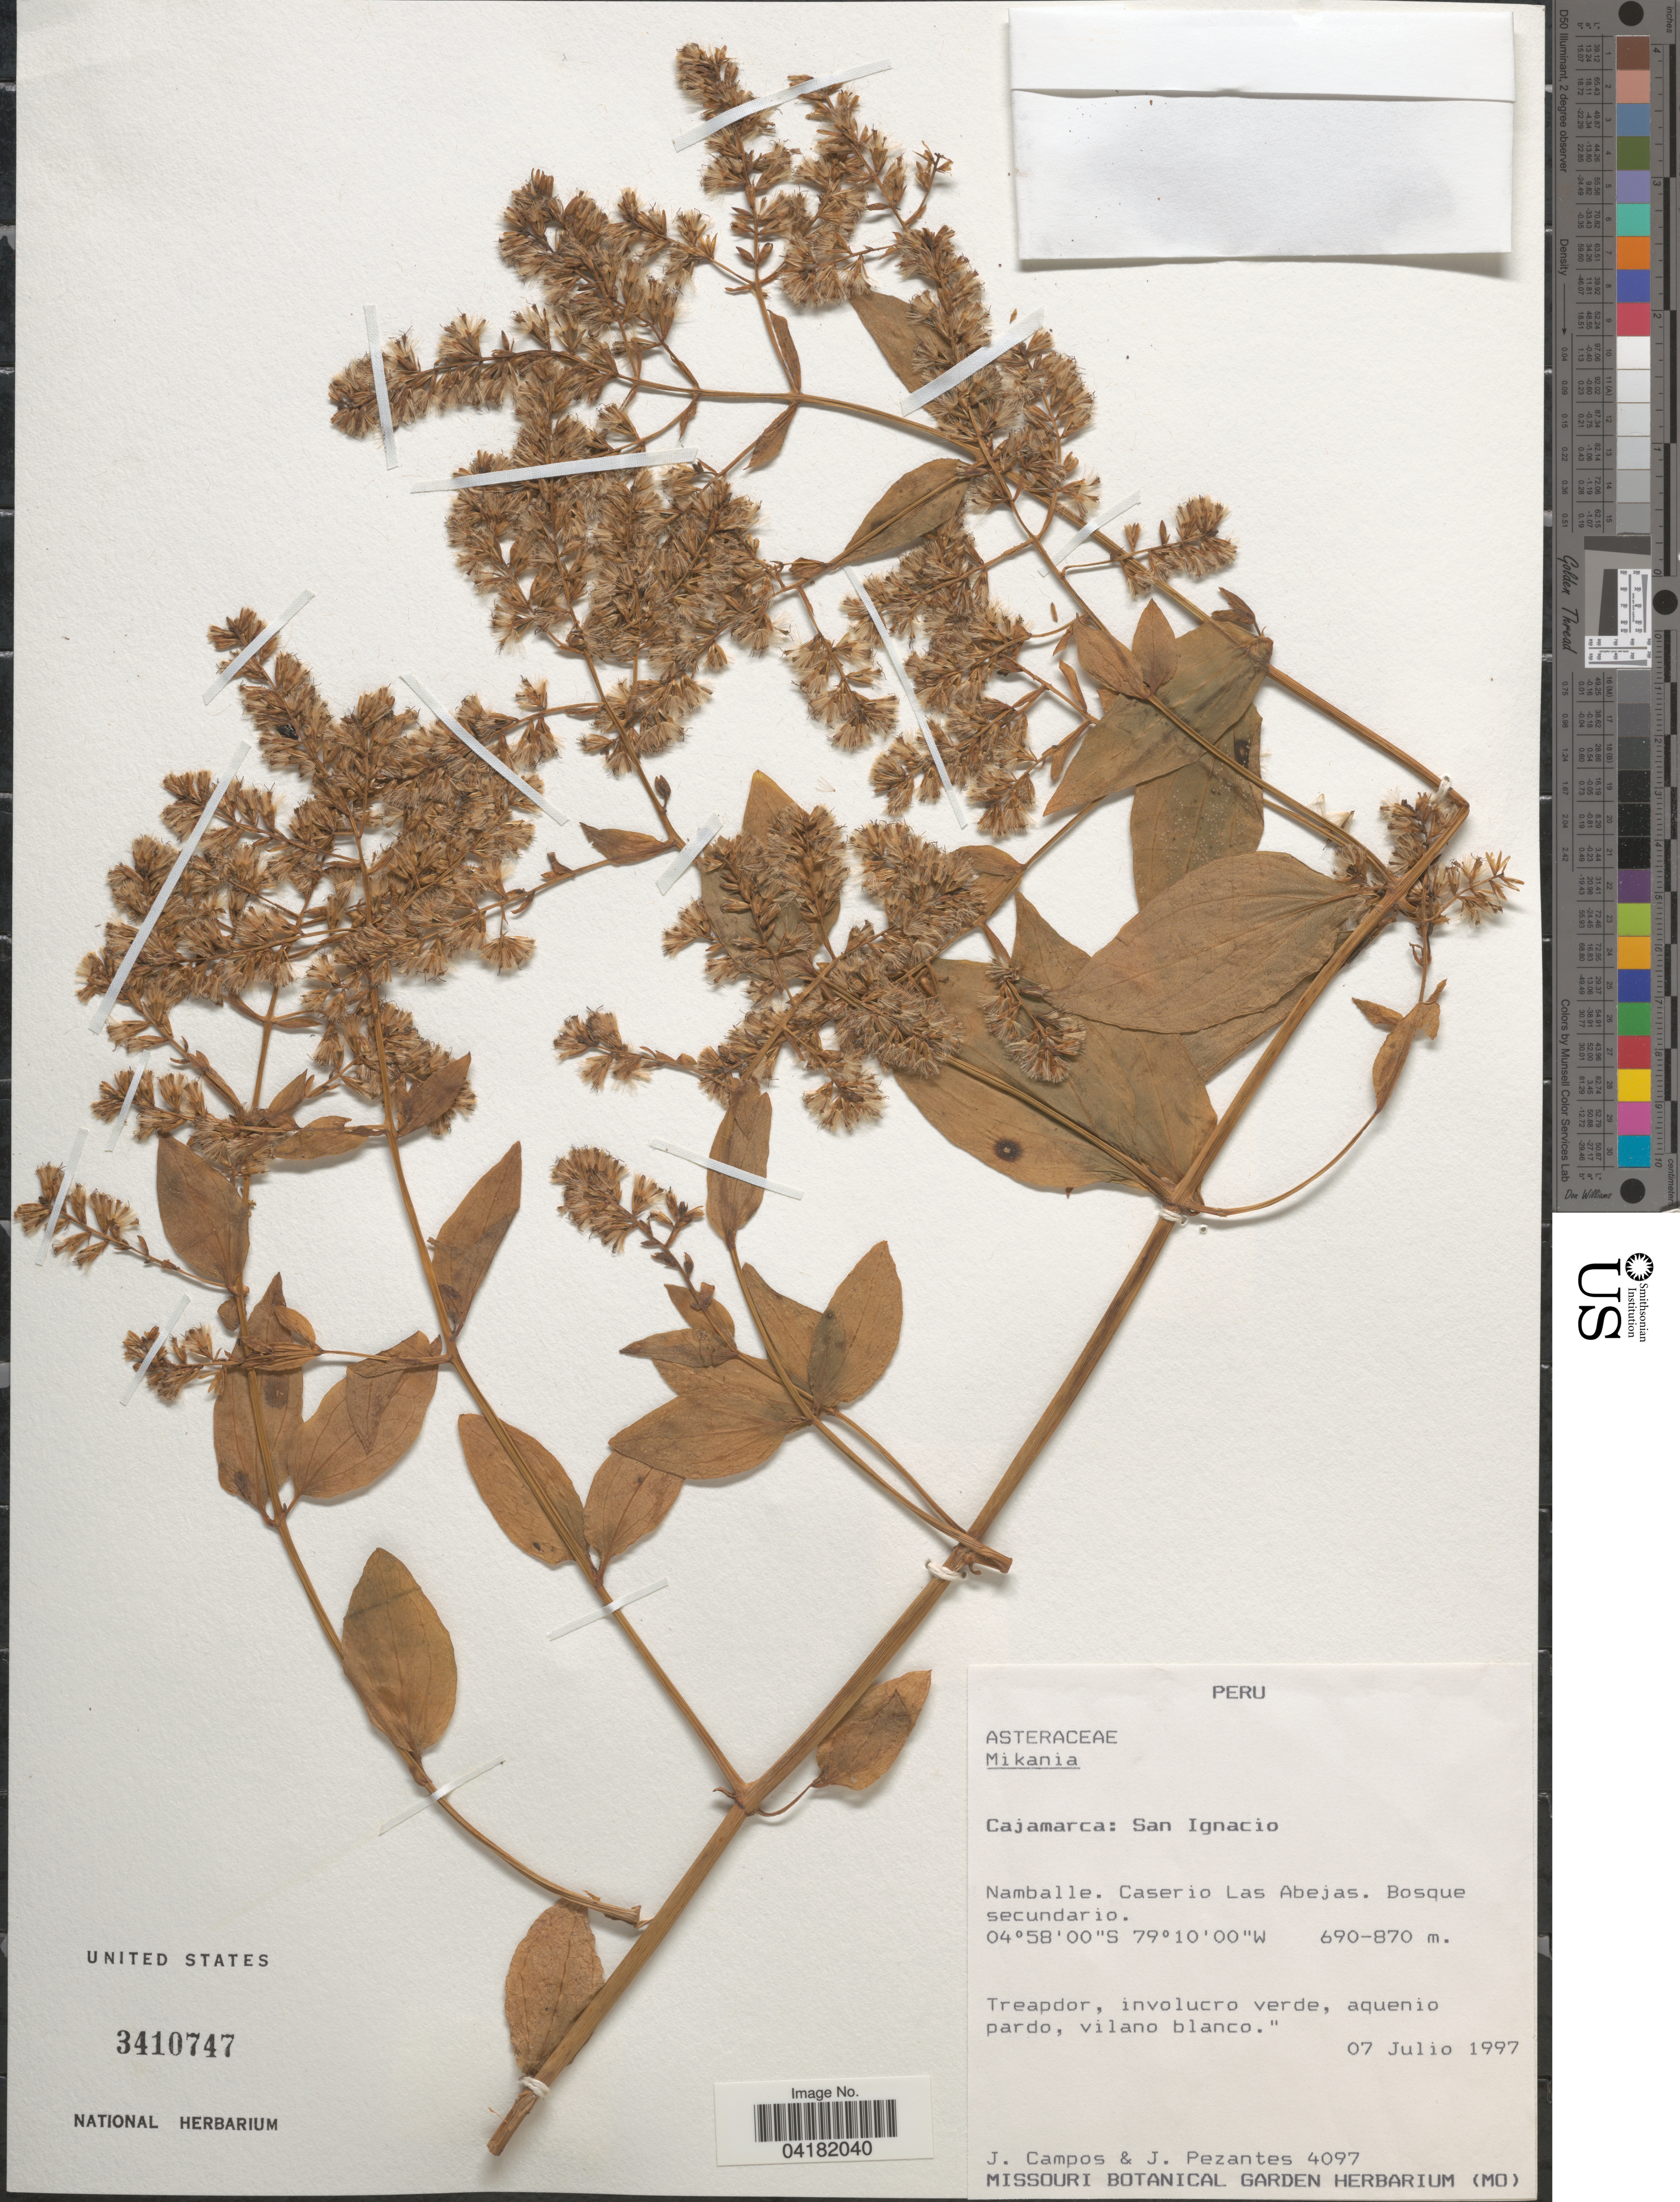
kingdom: Plantae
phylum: Tracheophyta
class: Magnoliopsida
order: Asterales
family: Asteraceae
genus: Mikania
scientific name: Mikania sp.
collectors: J. Campos & J. Pezantes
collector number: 4097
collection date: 1997-07-07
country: Peru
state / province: Cajamarca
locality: San Ignacio. Namballe. Caserio Las Abejas.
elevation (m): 690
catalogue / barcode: US 3410747